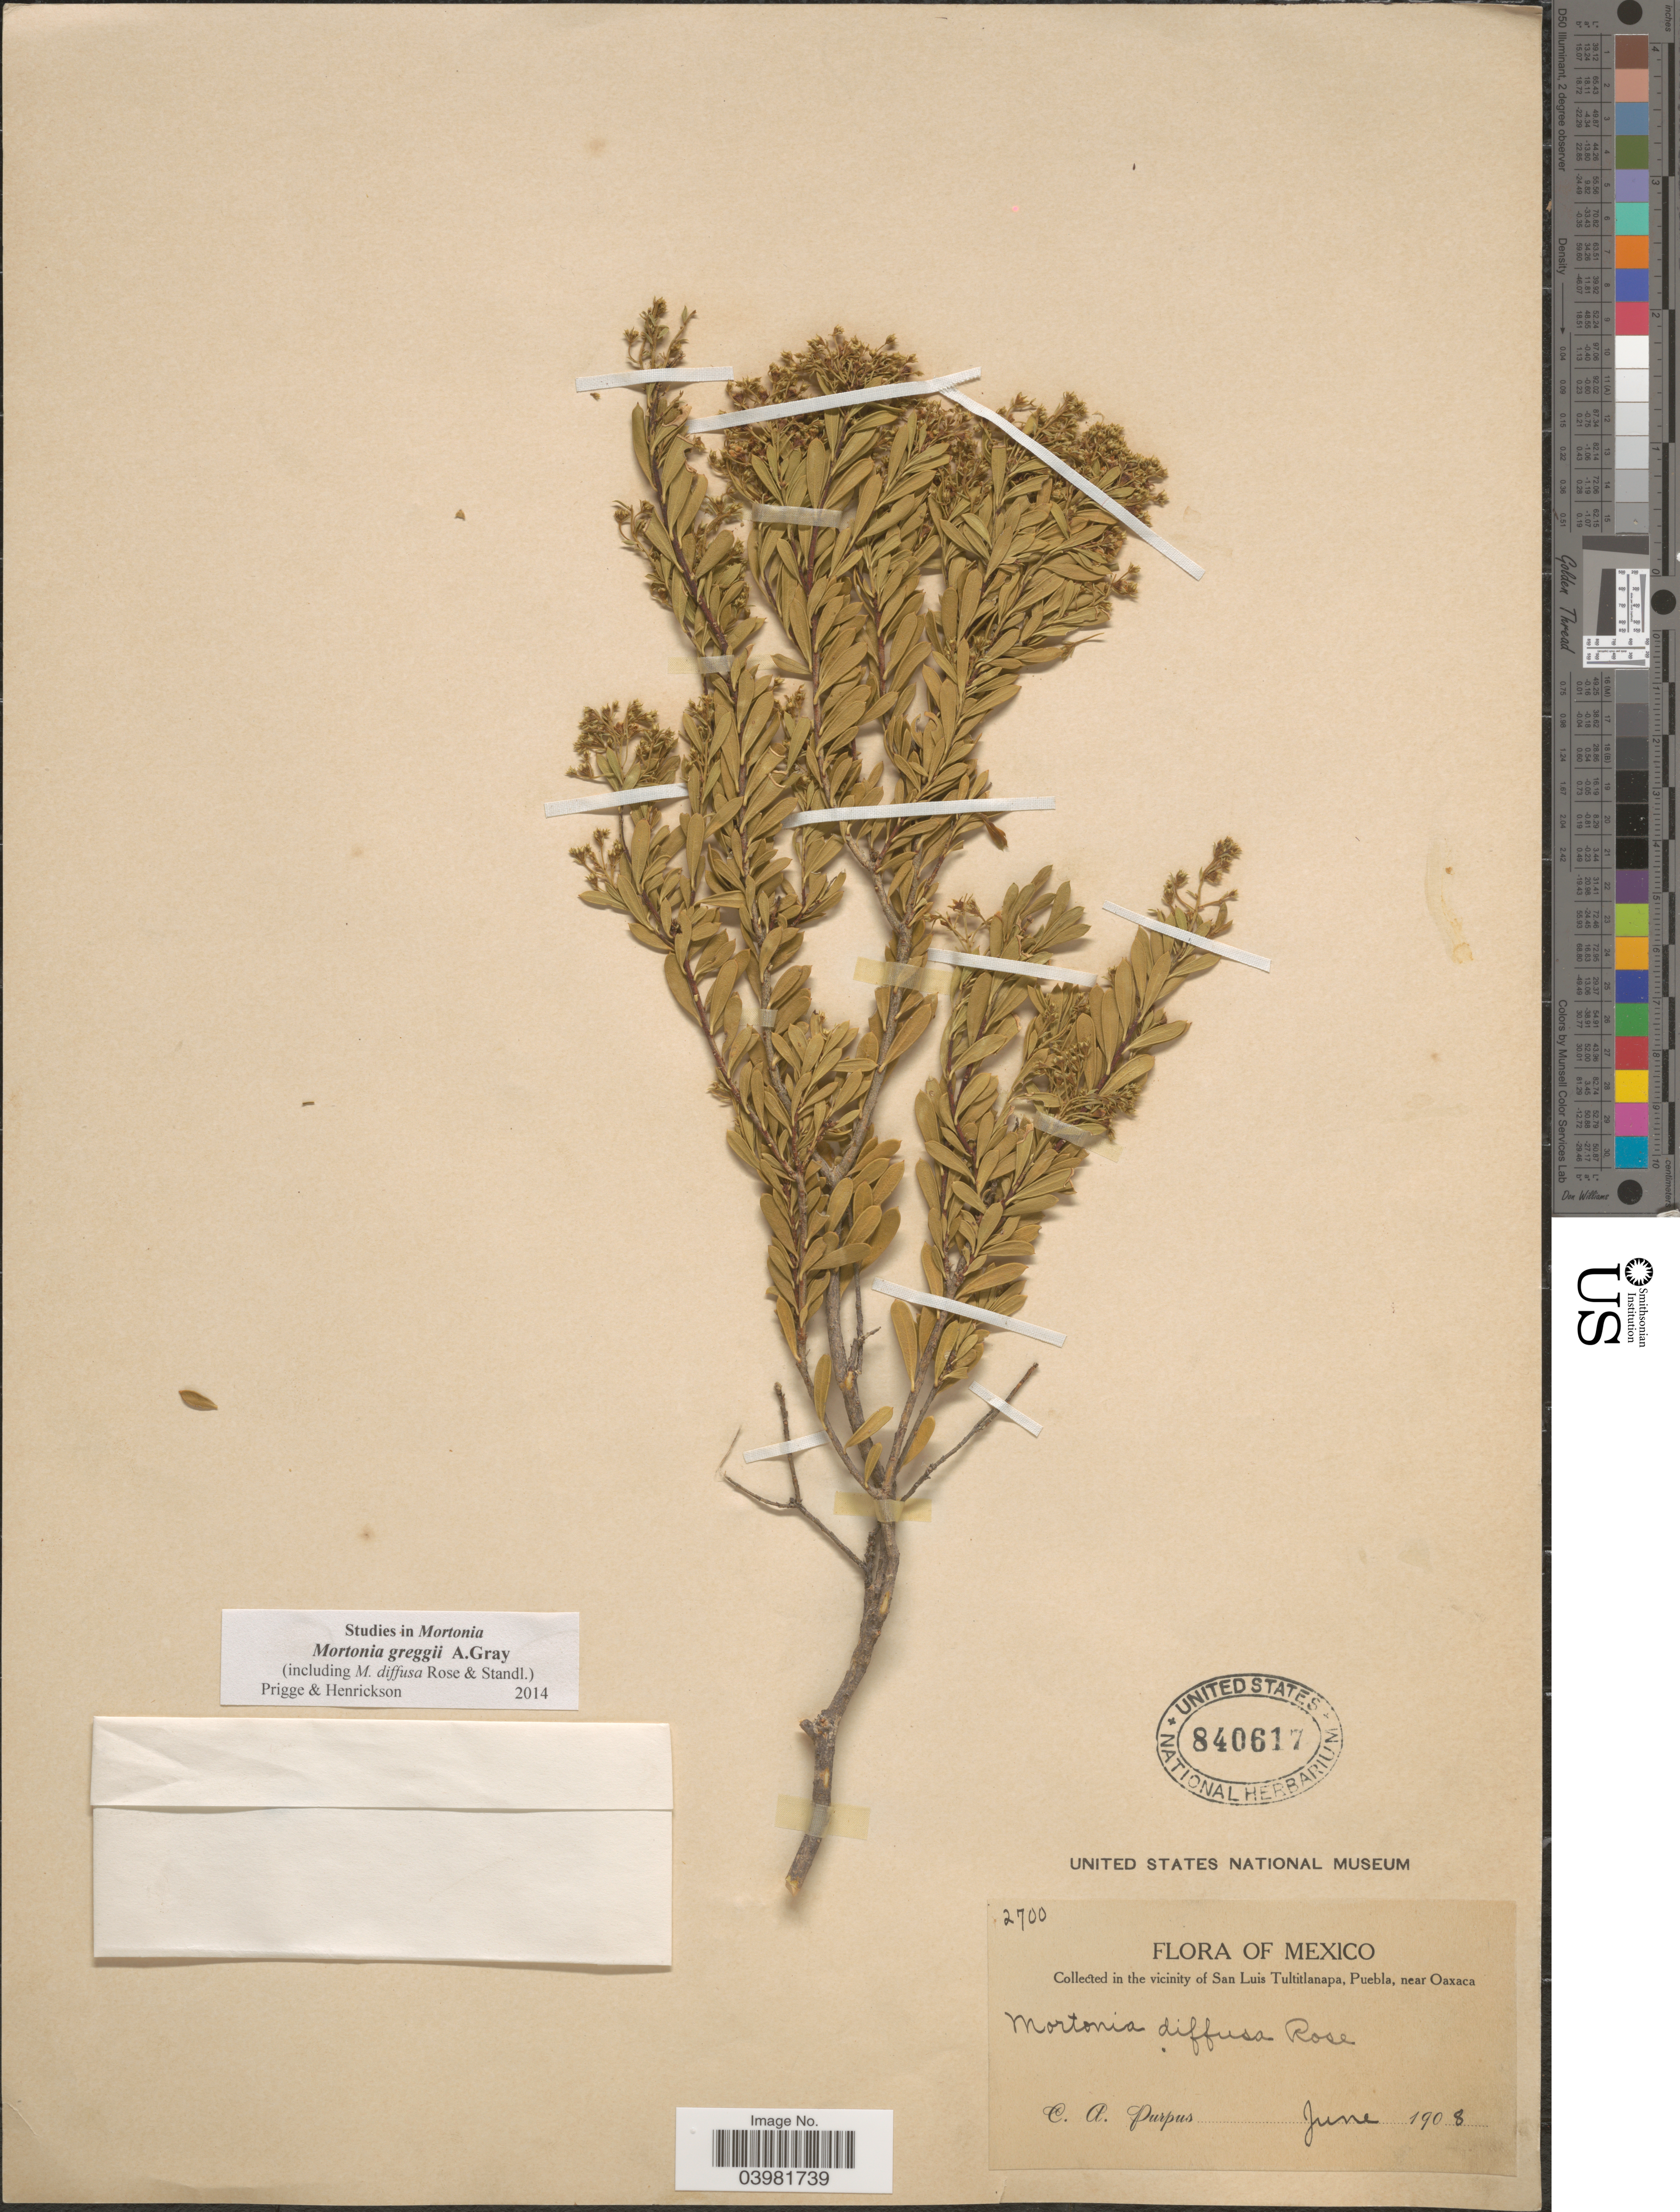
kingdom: Plantae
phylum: Tracheophyta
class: Magnoliopsida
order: Celastrales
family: Celastraceae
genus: Mortonia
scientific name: Mortonia greggii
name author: A. Gray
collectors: C. A. Purpus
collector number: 2700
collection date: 1908-06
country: Mexico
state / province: Puebla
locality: In the vicinity of San Luis Tultitlanapa, near Oaxaca.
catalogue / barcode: US 840617